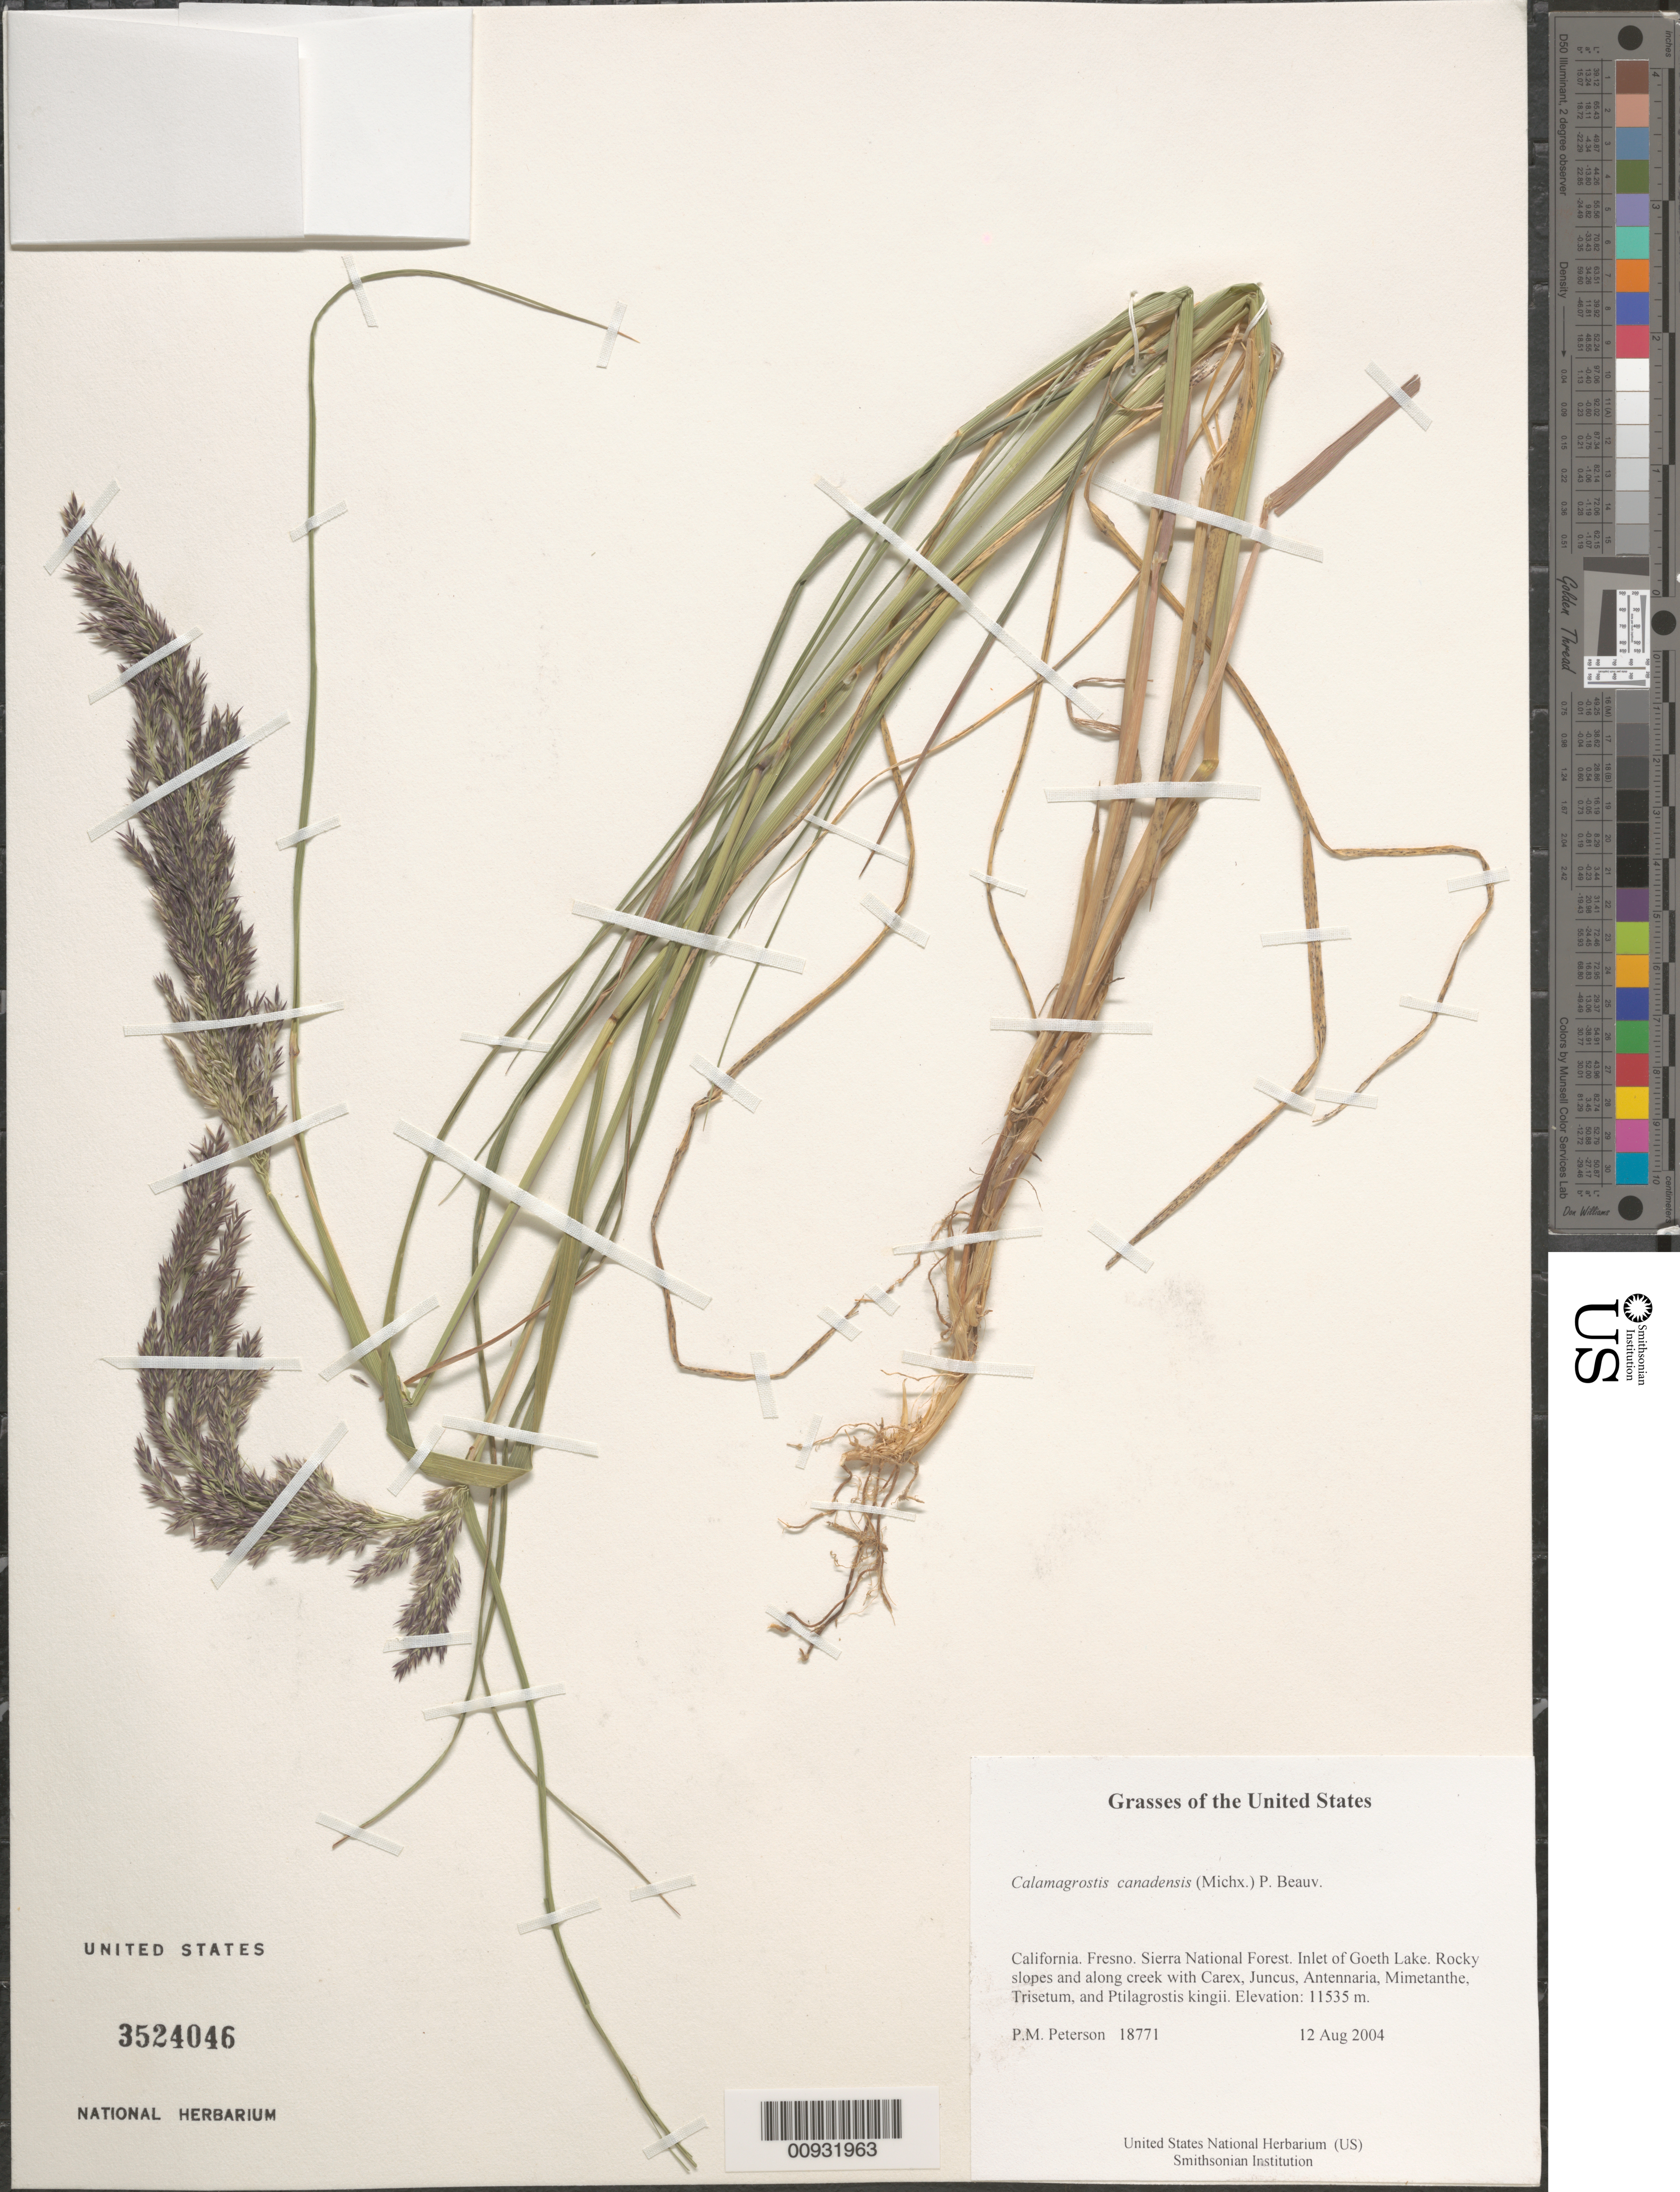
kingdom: Plantae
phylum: Tracheophyta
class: Liliopsida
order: Poales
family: Poaceae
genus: Calamagrostis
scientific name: Calamagrostis canadensis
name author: (Michx.) P. Beauv.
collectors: P. M. Peterson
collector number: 18771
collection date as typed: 12 Aug 2004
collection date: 2004-08-12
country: United States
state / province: California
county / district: Fresno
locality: Sierra National Forest. Inlet of Goeth Lake. Rocky slopes and along creek with Carex, Juncus, Antennaria, Mimetanthe, Trisetum, and Ptilagrostis kingii.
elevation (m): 11535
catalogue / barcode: US 3524046